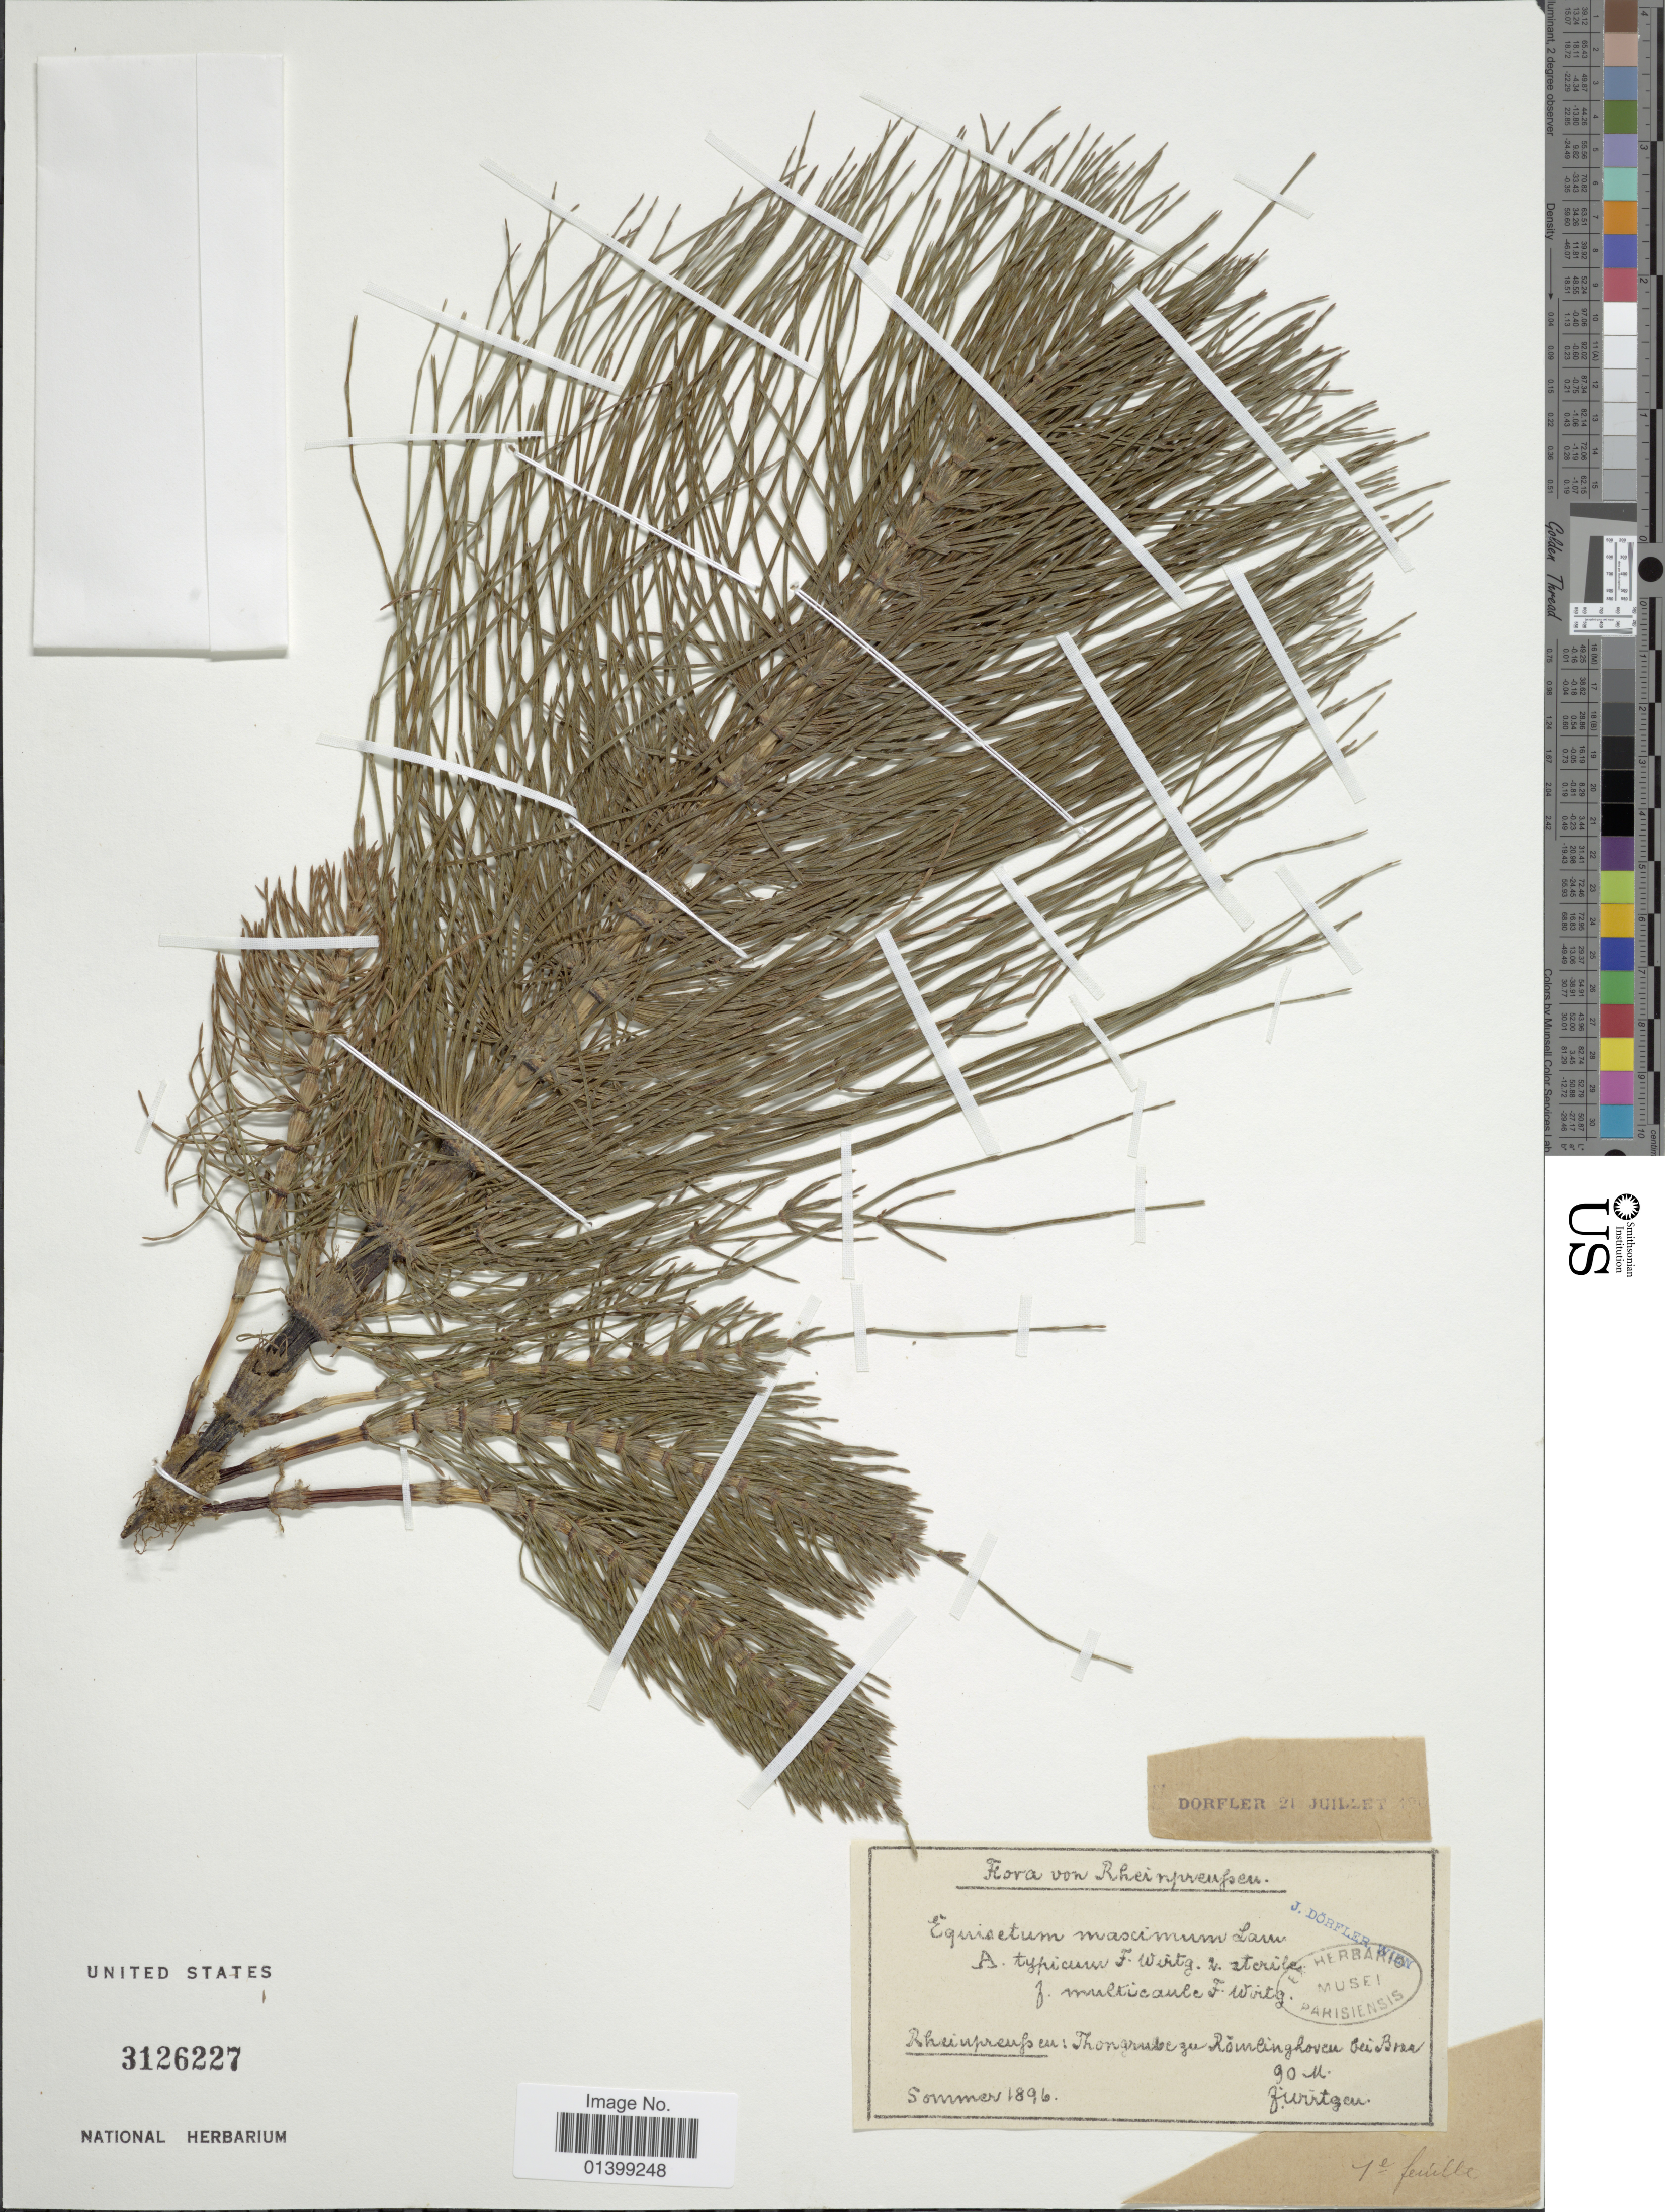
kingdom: Plantae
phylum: Tracheophyta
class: Polypodiopsida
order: Equisetales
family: Equisetaceae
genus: Equisetum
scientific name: Equisetum telmateia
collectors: F. Wirtgen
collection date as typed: sommer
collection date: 1896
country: Germany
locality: Rheinpreussen: Thonsberge zu Romlinghoven bei Bonn [interpreted]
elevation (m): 90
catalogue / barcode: US 3126227